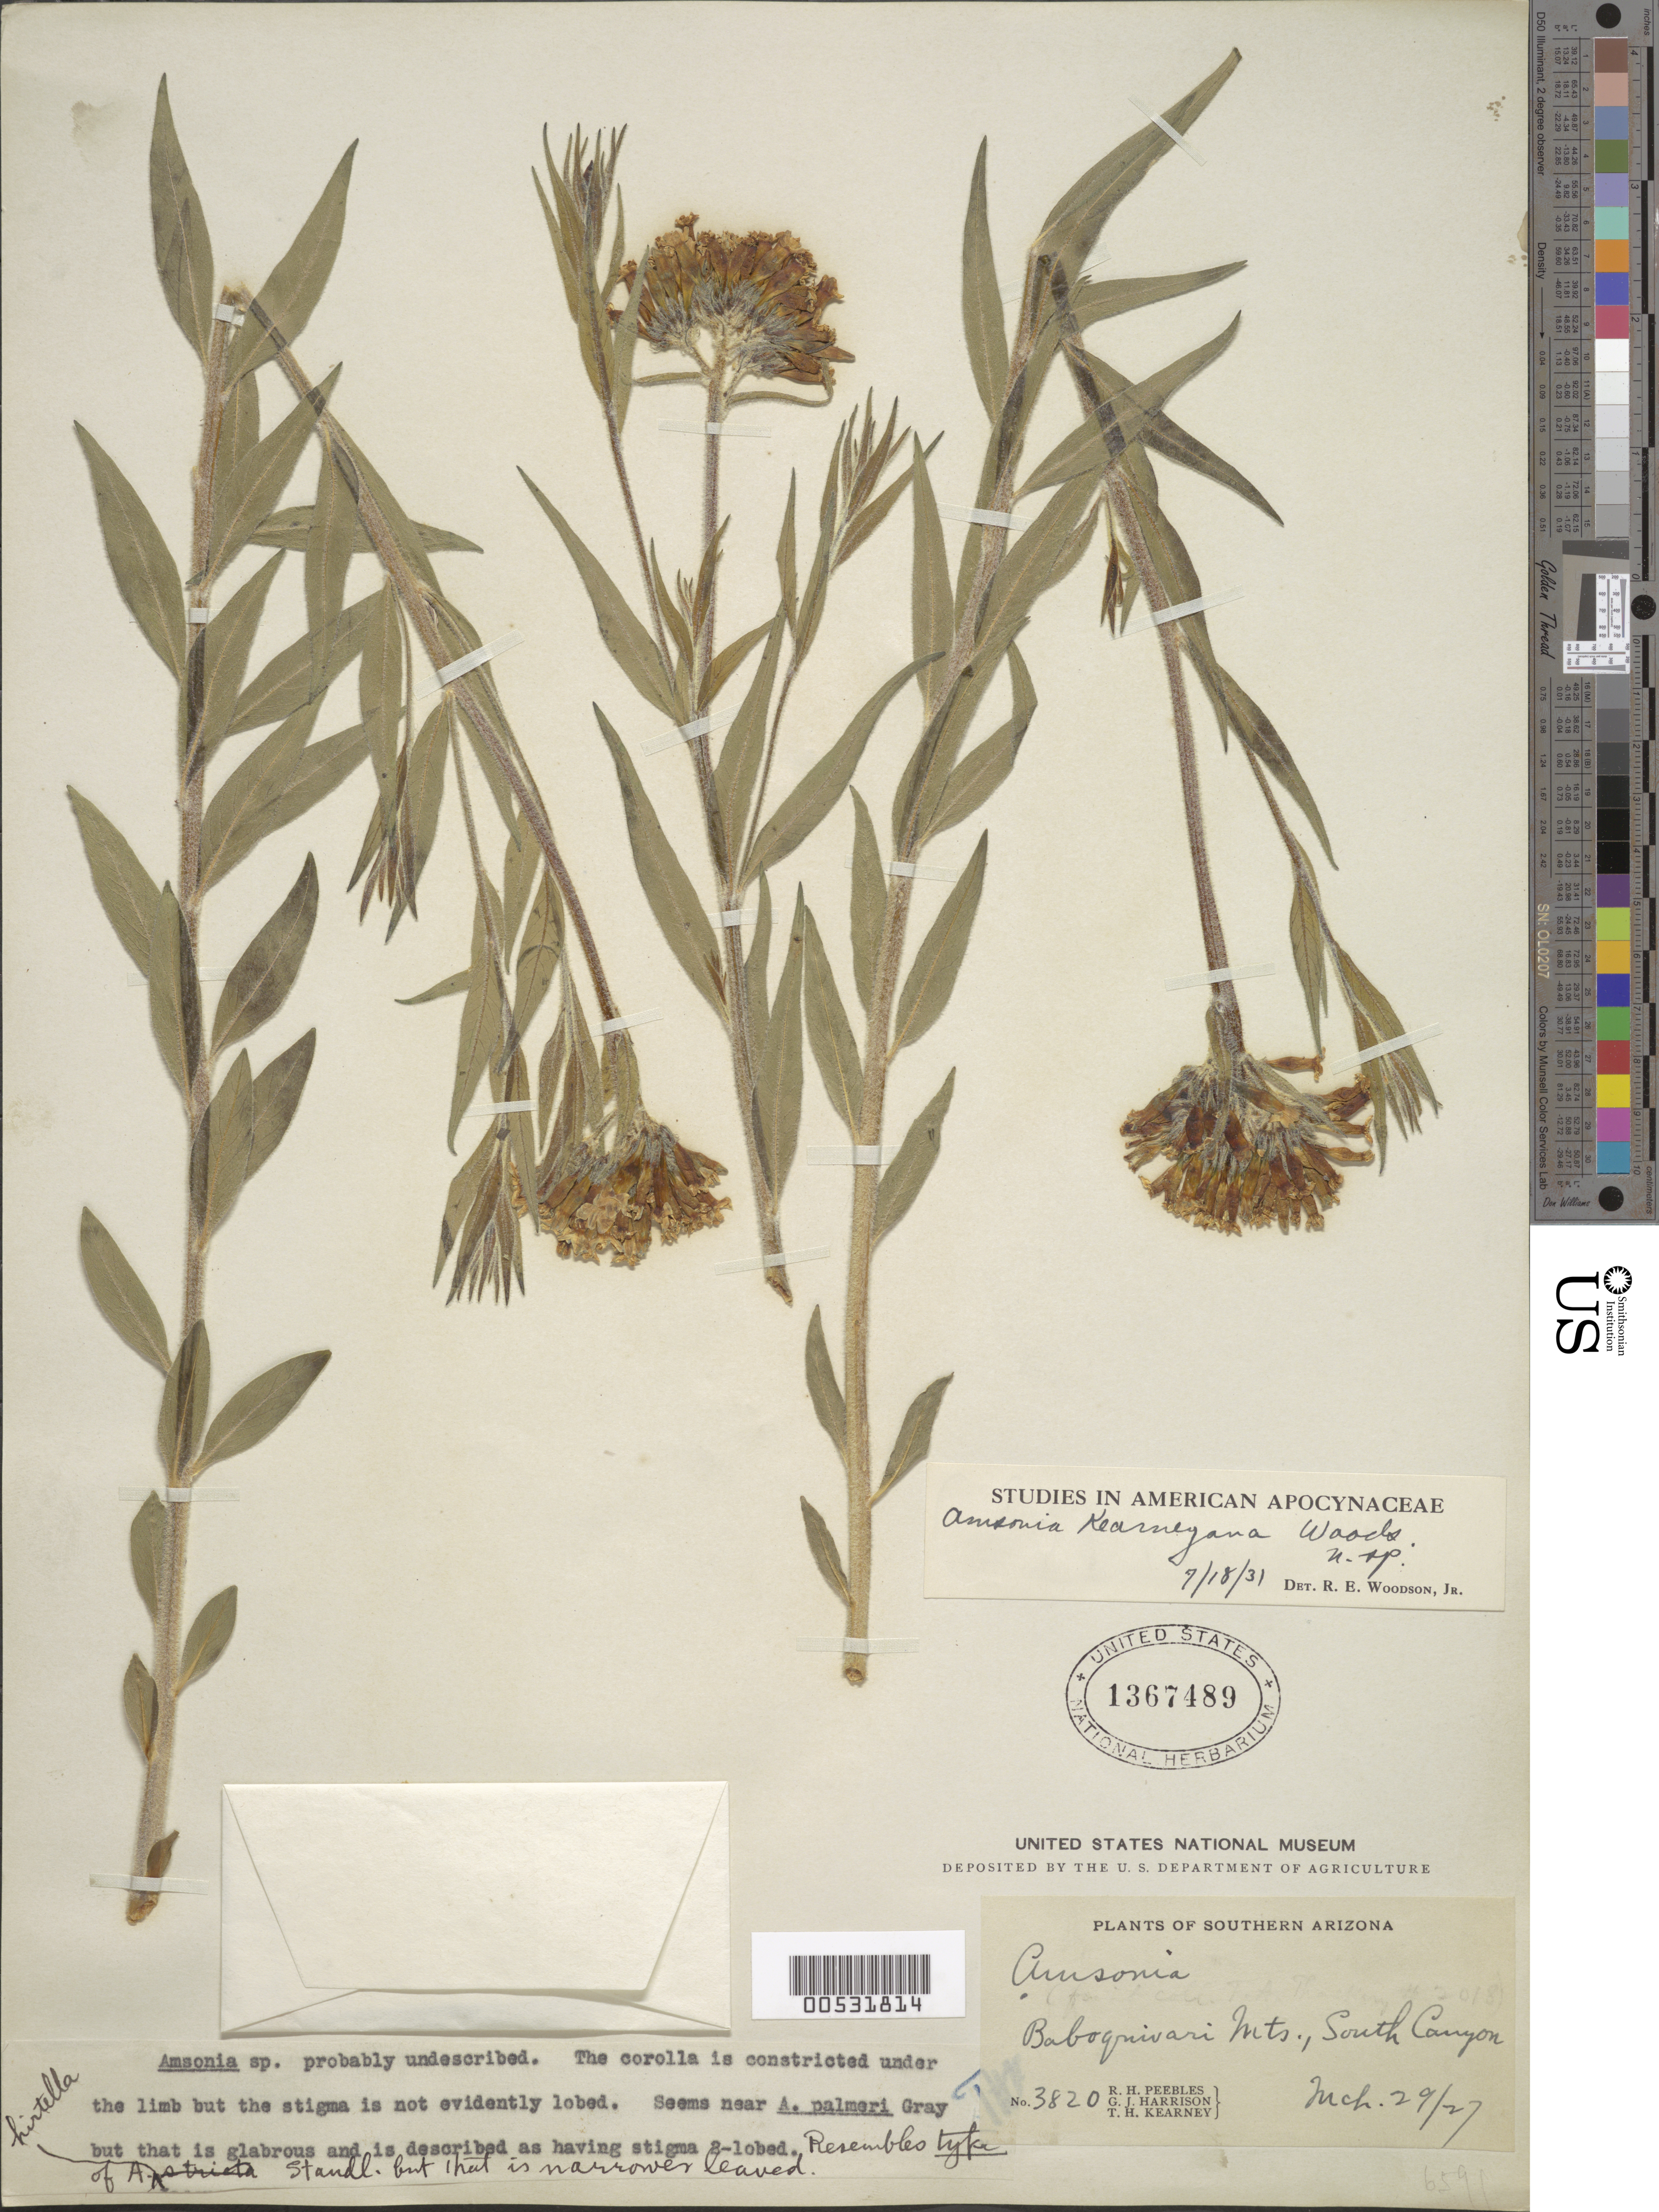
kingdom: Plantae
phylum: Tracheophyta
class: Magnoliopsida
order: Gentianales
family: Apocynaceae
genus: Amsonia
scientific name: Amsonia kearneyana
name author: Woodson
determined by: Woodson, R. E., Jr.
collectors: R. H. Peebles, G. J. Harrison & T. H. Kearney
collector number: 3820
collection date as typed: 29 Mar 1927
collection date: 1927-03-29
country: United States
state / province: Arizona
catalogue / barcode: US 1367489